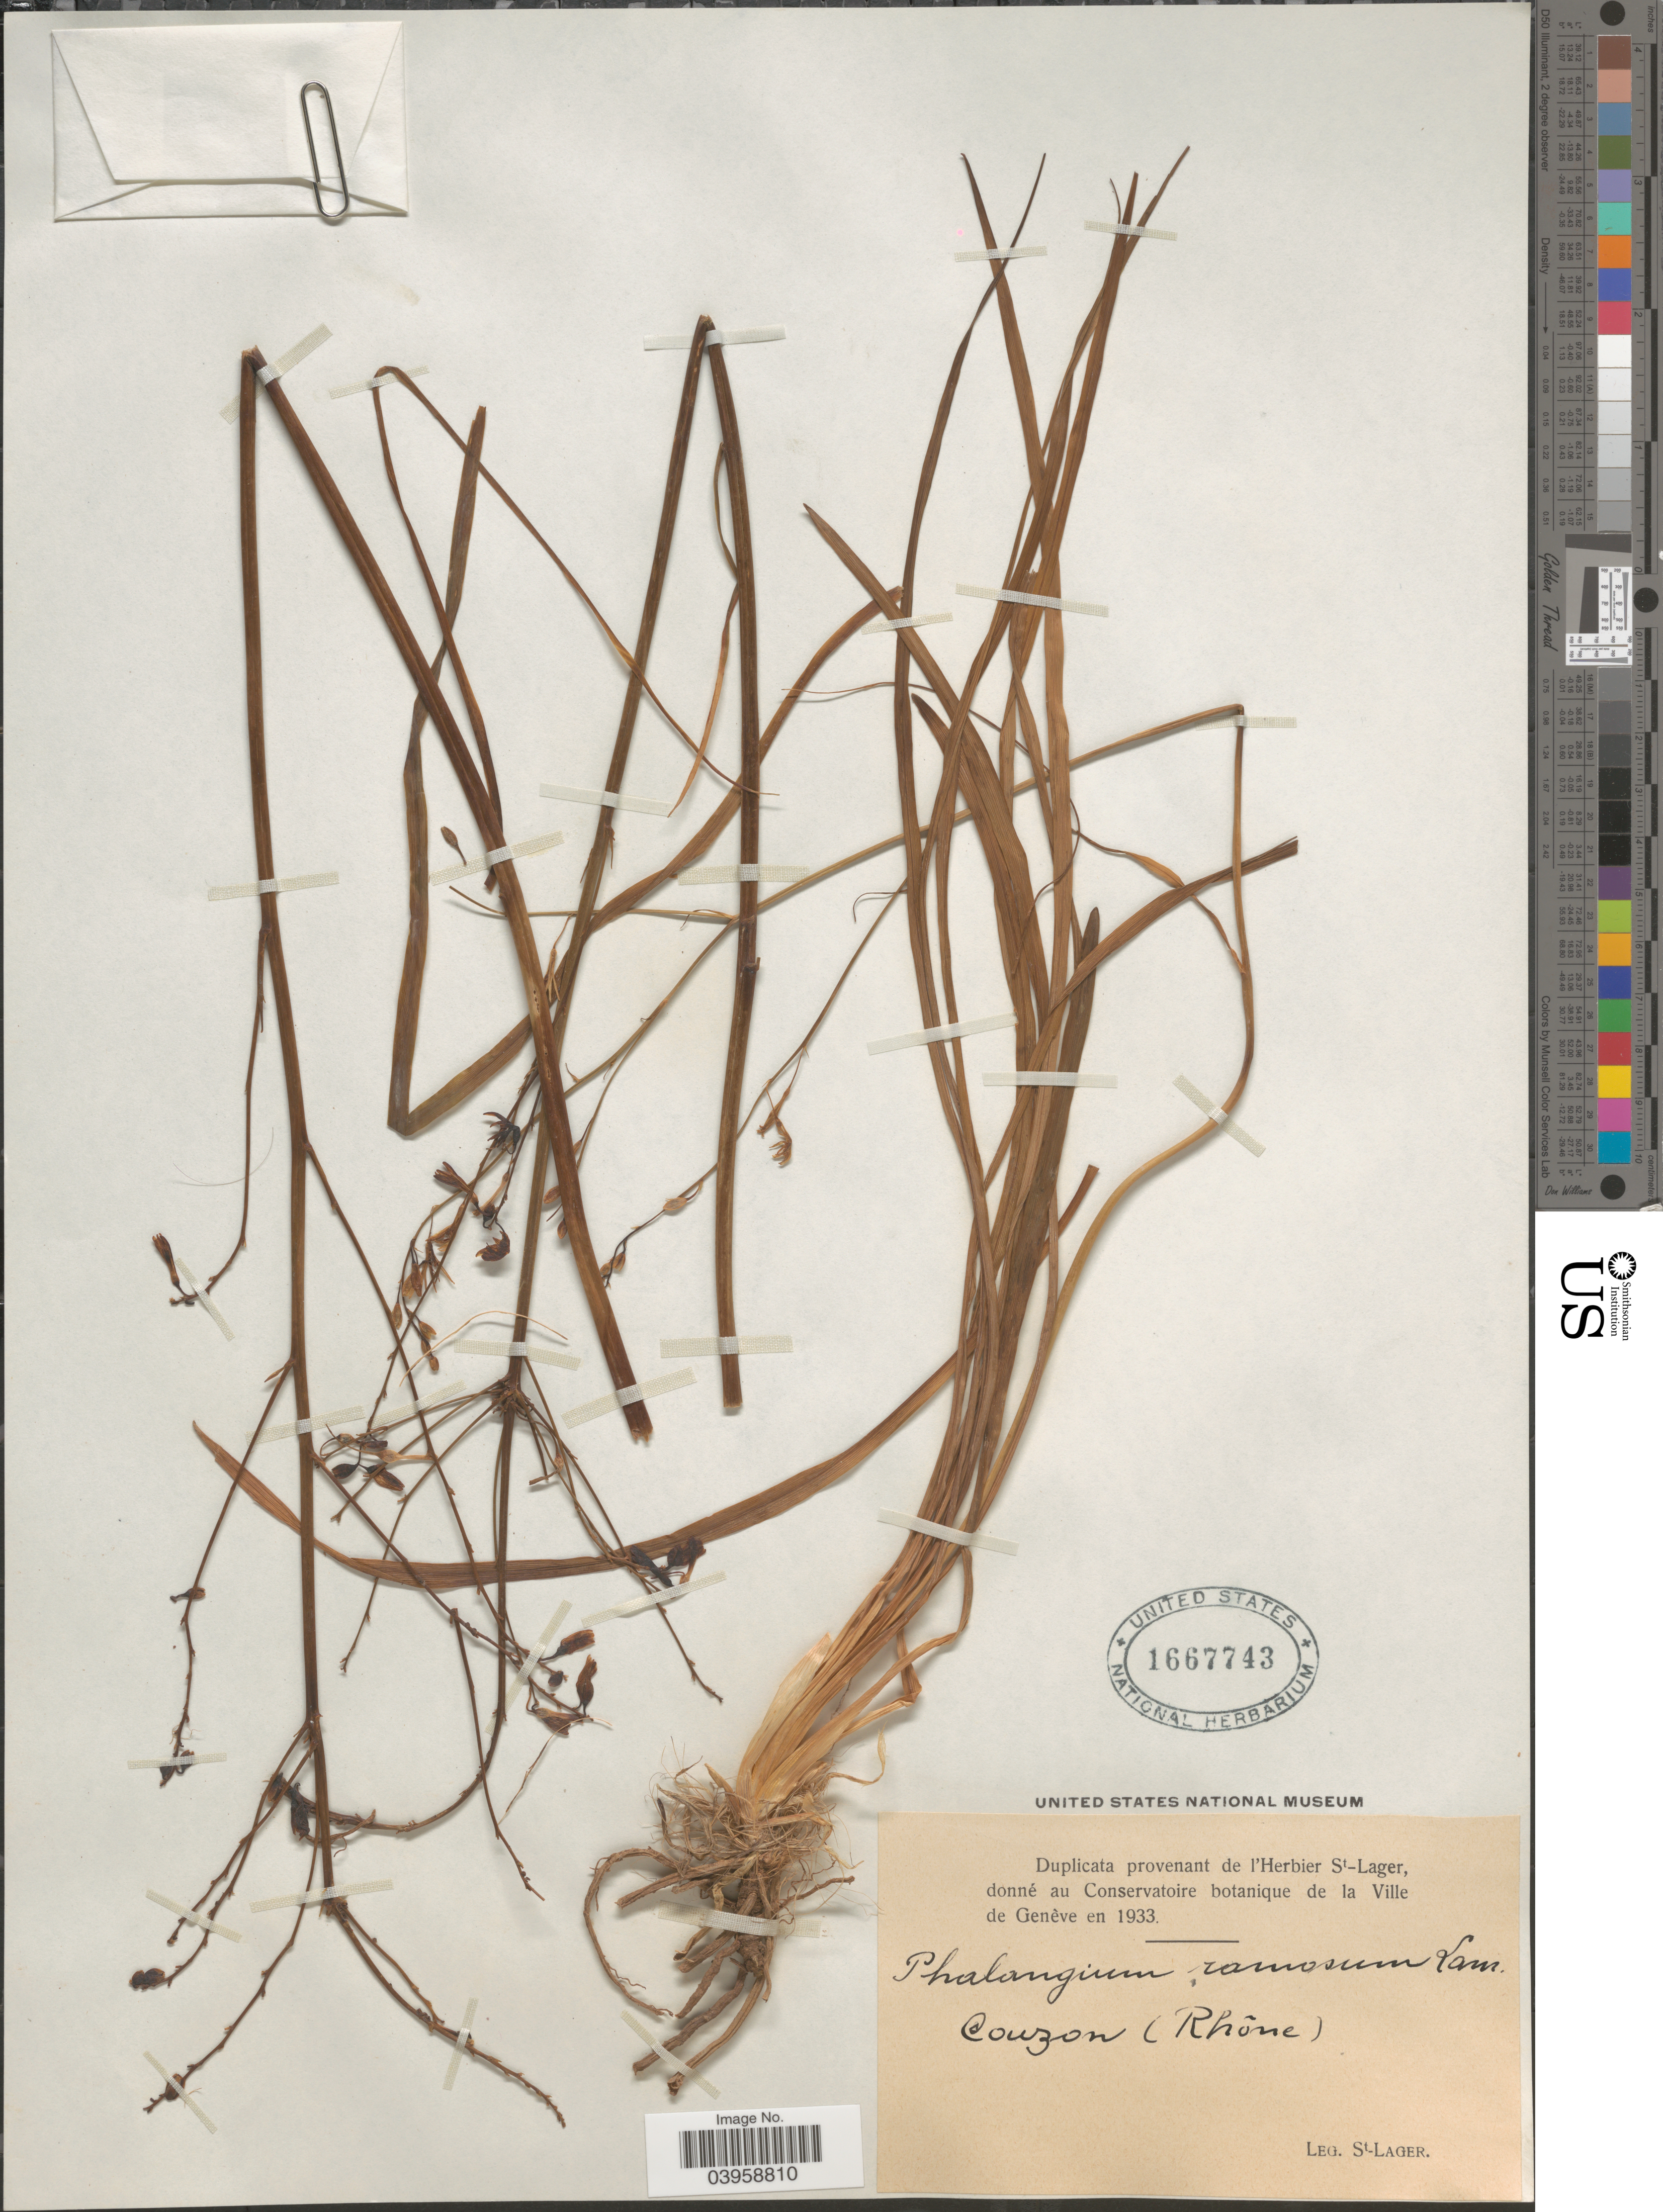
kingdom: Plantae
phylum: Tracheophyta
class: Liliopsida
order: Asparagales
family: Asparagaceae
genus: Anthericum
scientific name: Anthericum ramosum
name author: L.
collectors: -. St. Lager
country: France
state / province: Auvergne-Rhône-Alpes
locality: Couzon (Rhône).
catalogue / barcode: US 1667743